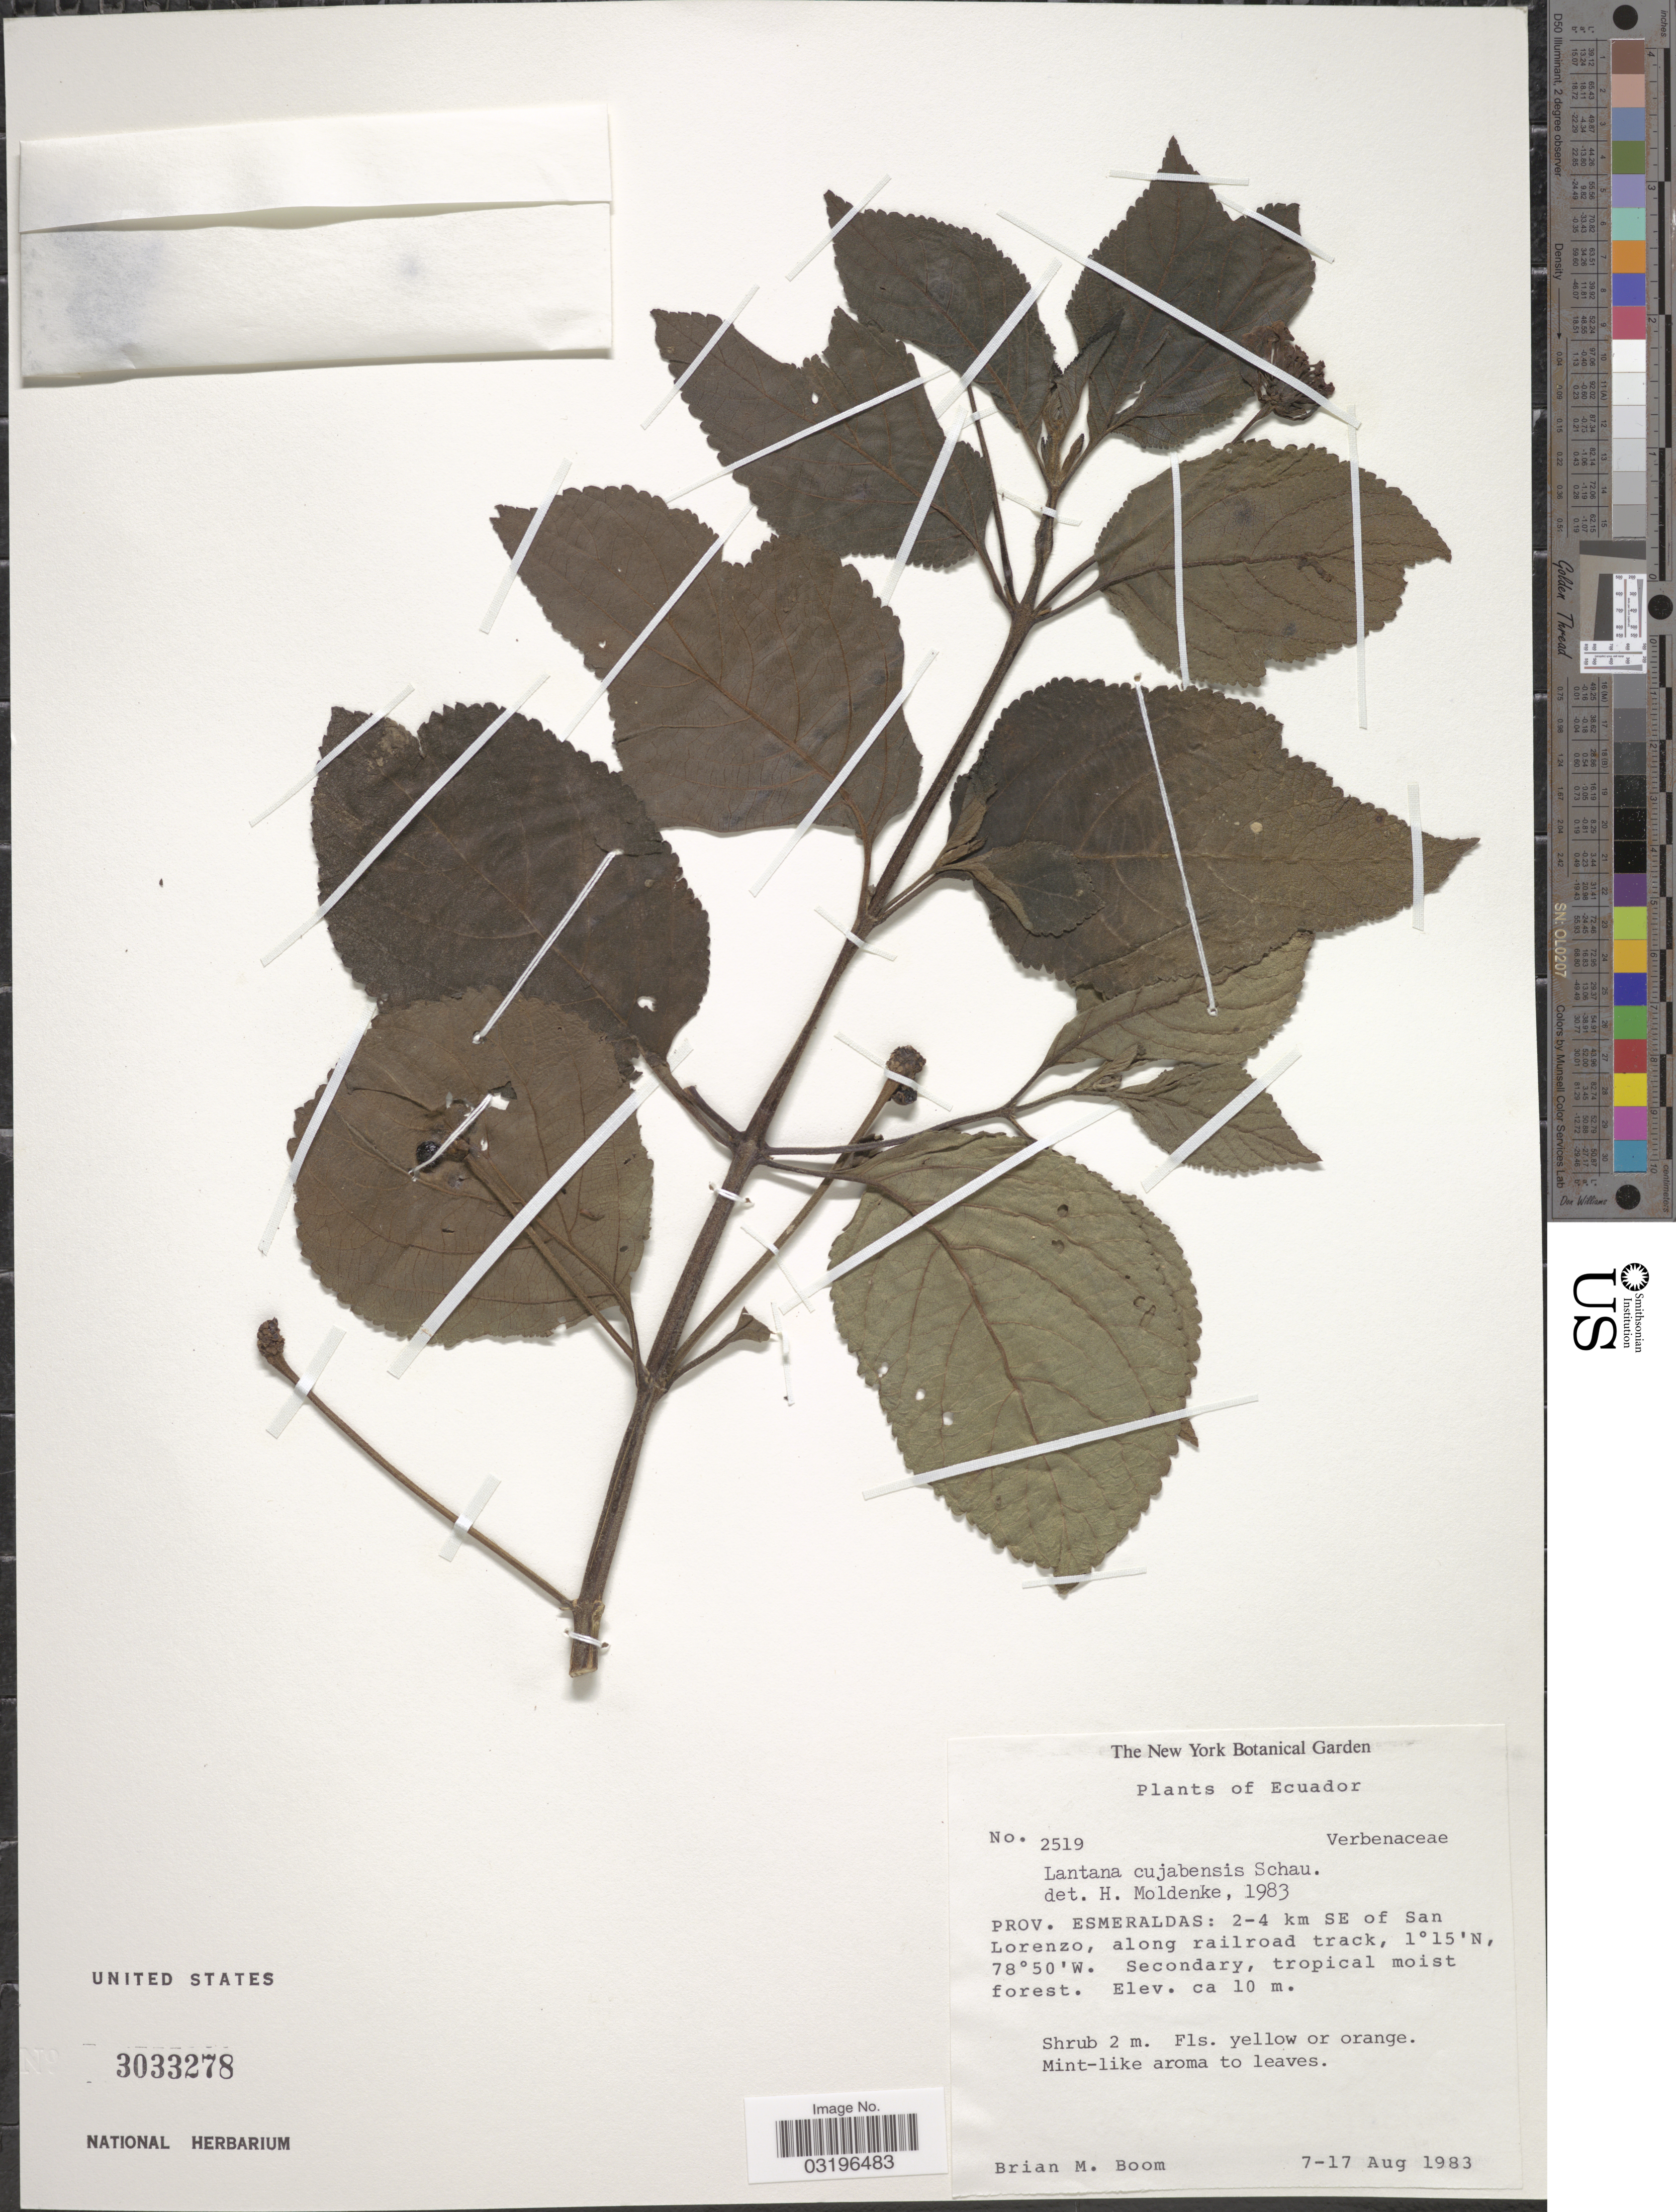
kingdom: Plantae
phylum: Tracheophyta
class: Magnoliopsida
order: Lamiales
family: Verbenaceae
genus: Lantana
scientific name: Lantana cujabensis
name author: Schau.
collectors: B. M. Boom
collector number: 2519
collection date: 1983-08-07/1983-08-17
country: Ecuador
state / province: Esmeraldas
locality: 2-4 km SE of San Lorenzo, along railroad track.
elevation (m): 10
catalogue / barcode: US 3033278